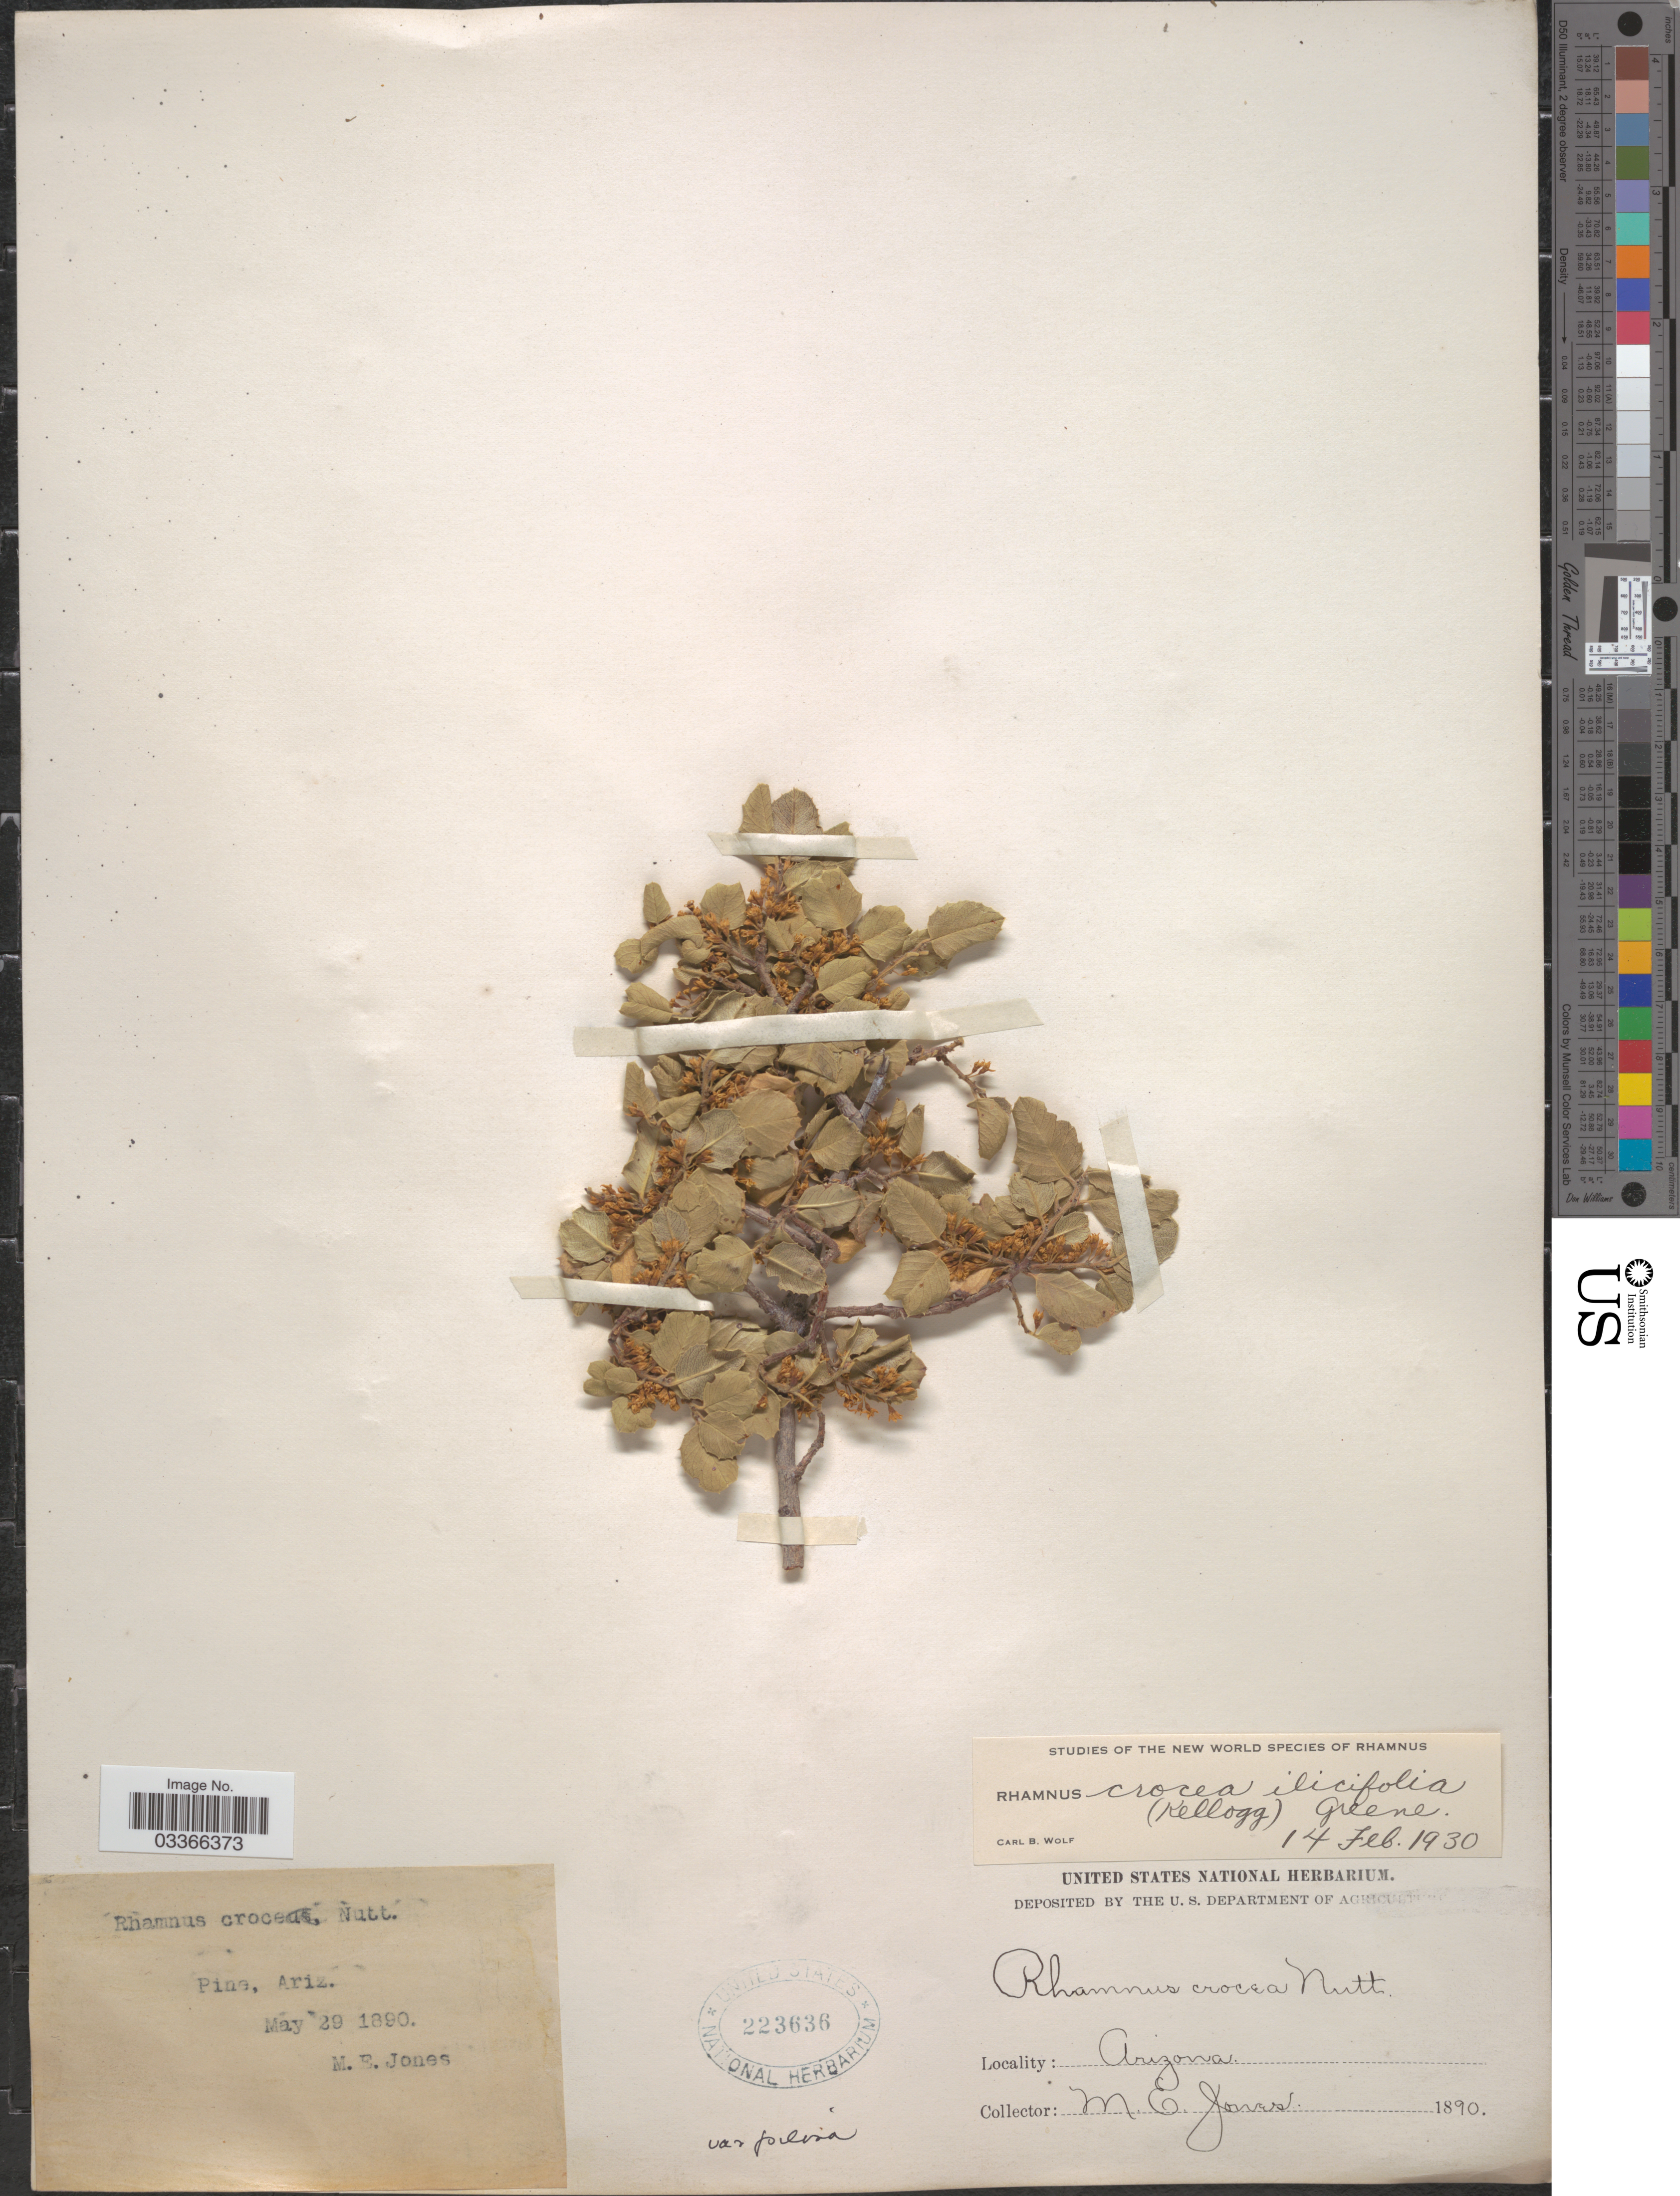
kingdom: Plantae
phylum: Tracheophyta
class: Magnoliopsida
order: Rosales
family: Rhamnaceae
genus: Rhamnus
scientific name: Rhamnus crocea var. ilicifolia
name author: (Kellogg) Greene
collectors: M. E. Jones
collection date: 1890-05-29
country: United States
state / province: Arizona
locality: Pine.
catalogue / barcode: US 223636